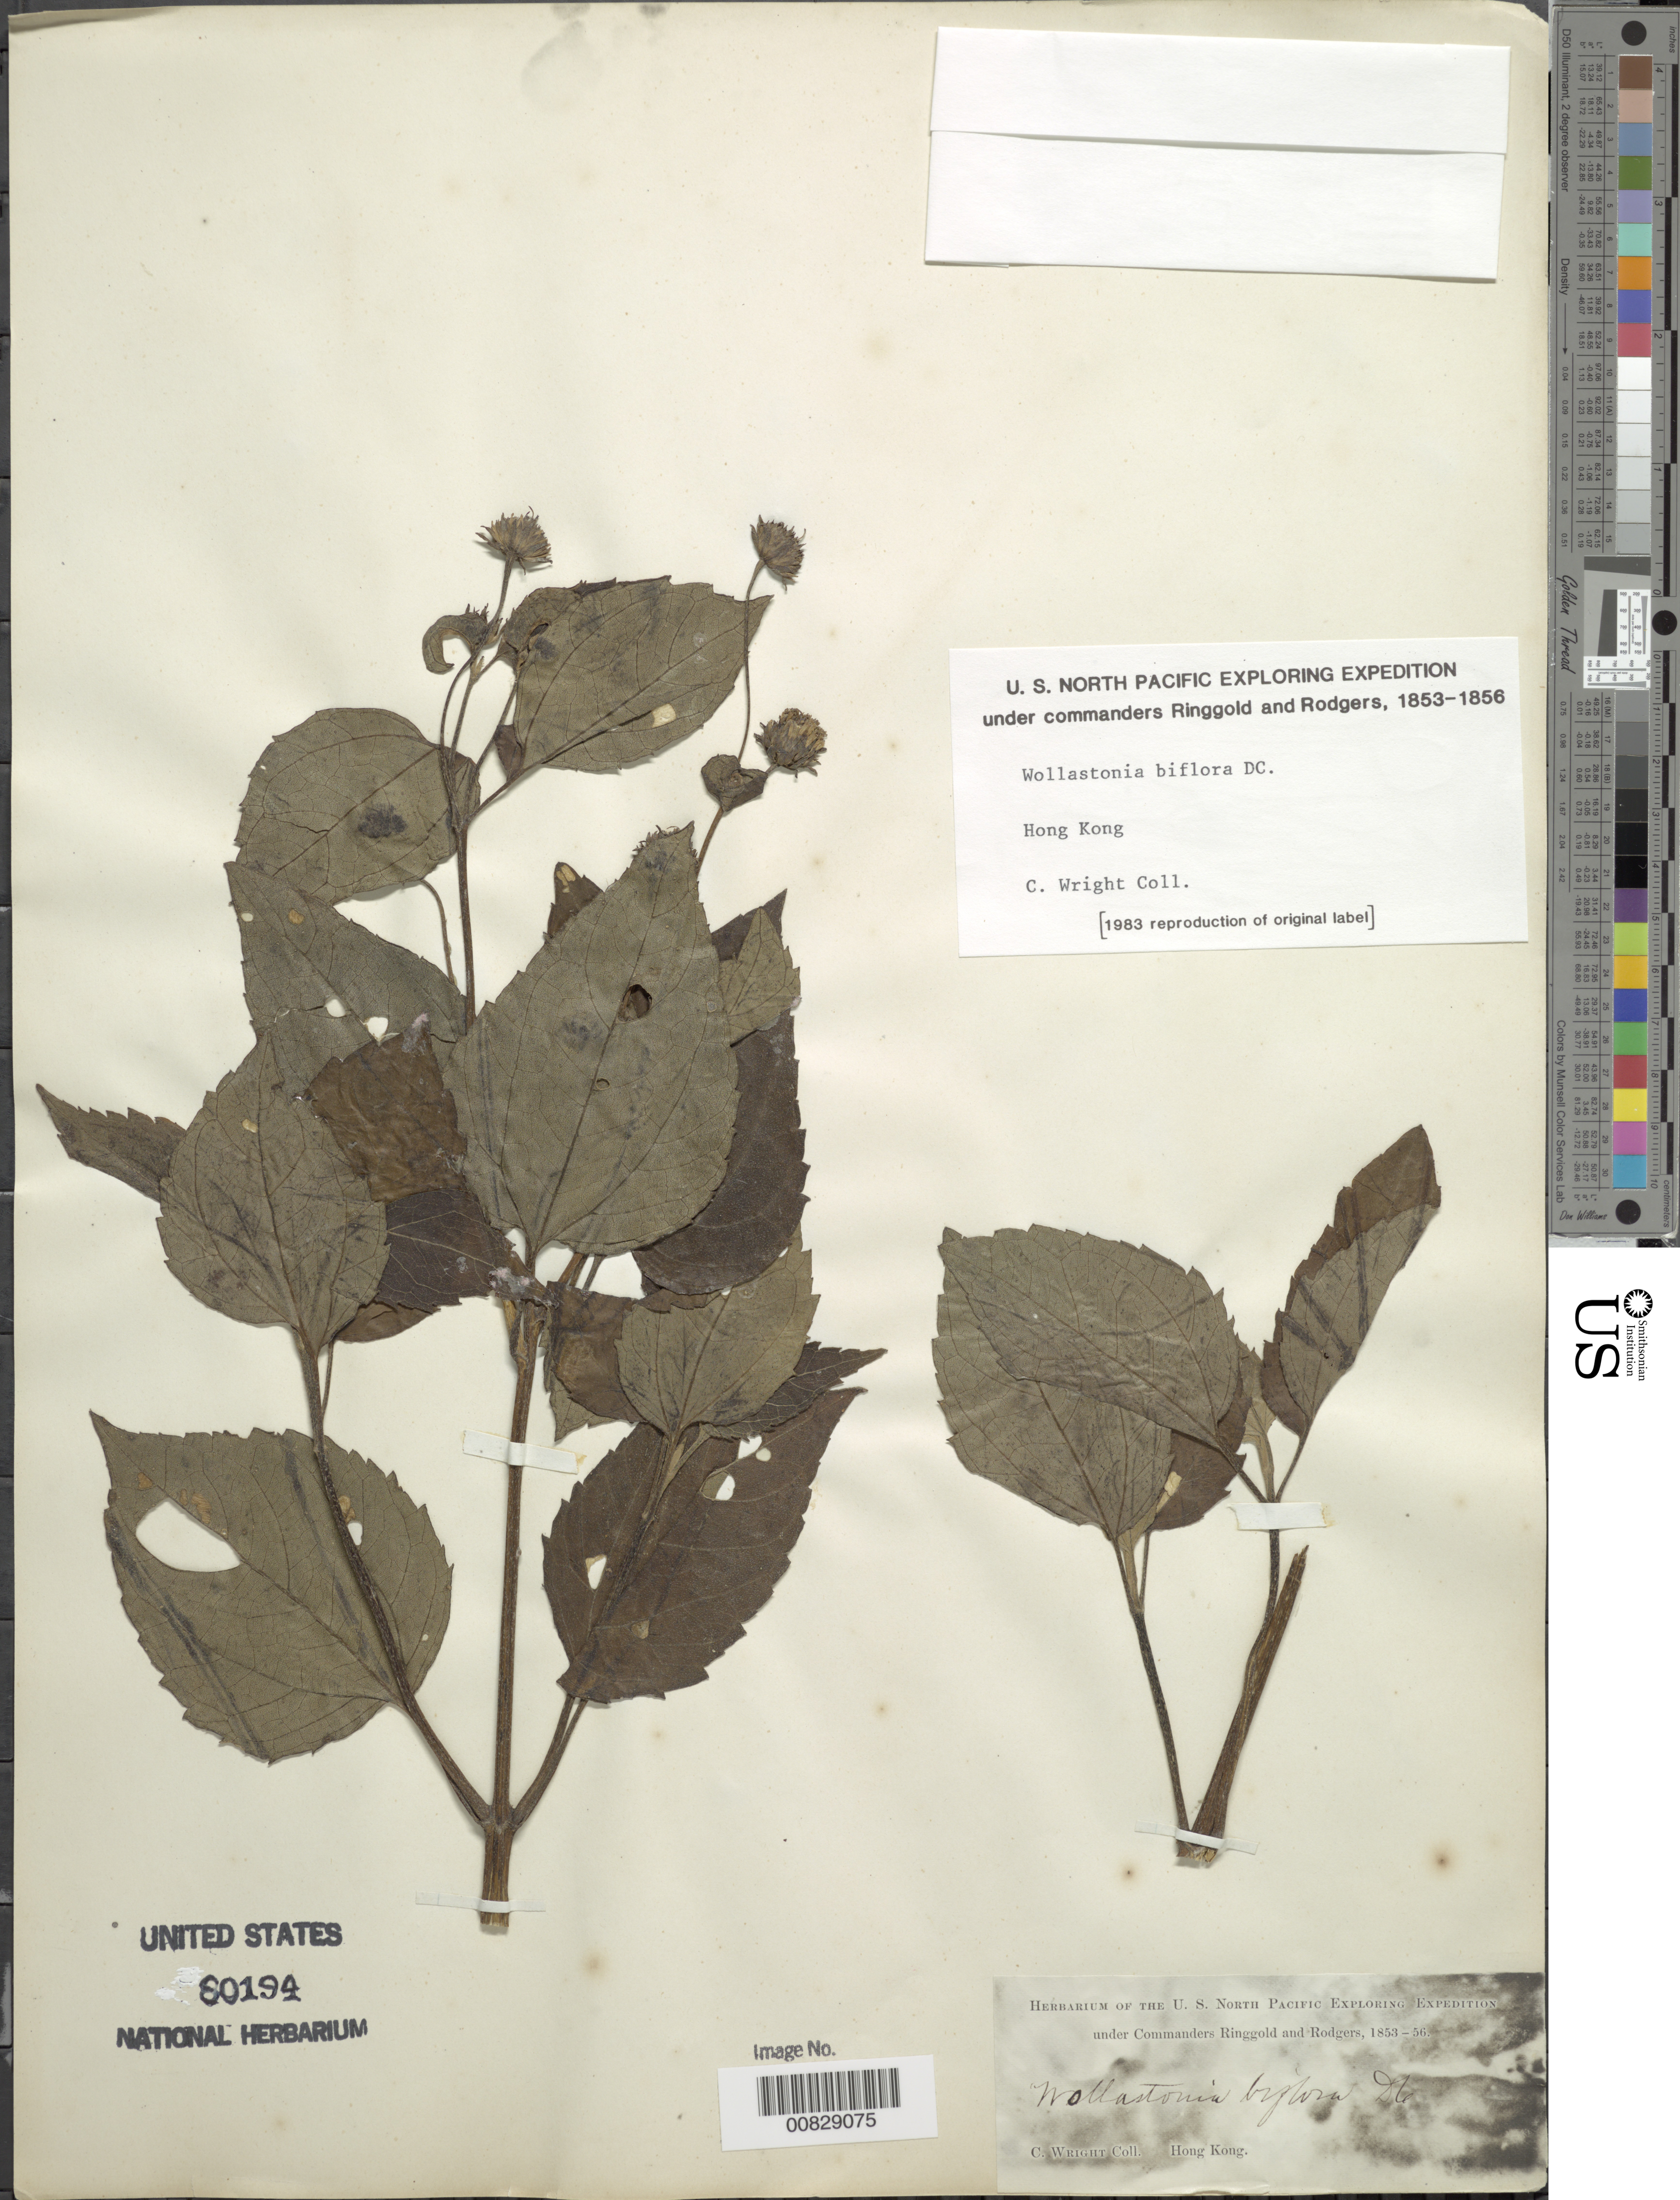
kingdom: Plantae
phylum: Tracheophyta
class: Magnoliopsida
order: Asterales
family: Asteraceae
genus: Wollastonia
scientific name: Wollastonia biflora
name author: (L.) DC.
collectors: C. Wright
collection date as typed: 1853 to -- -- 1856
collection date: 1853/1856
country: China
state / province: Hong Kong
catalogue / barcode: US 80194